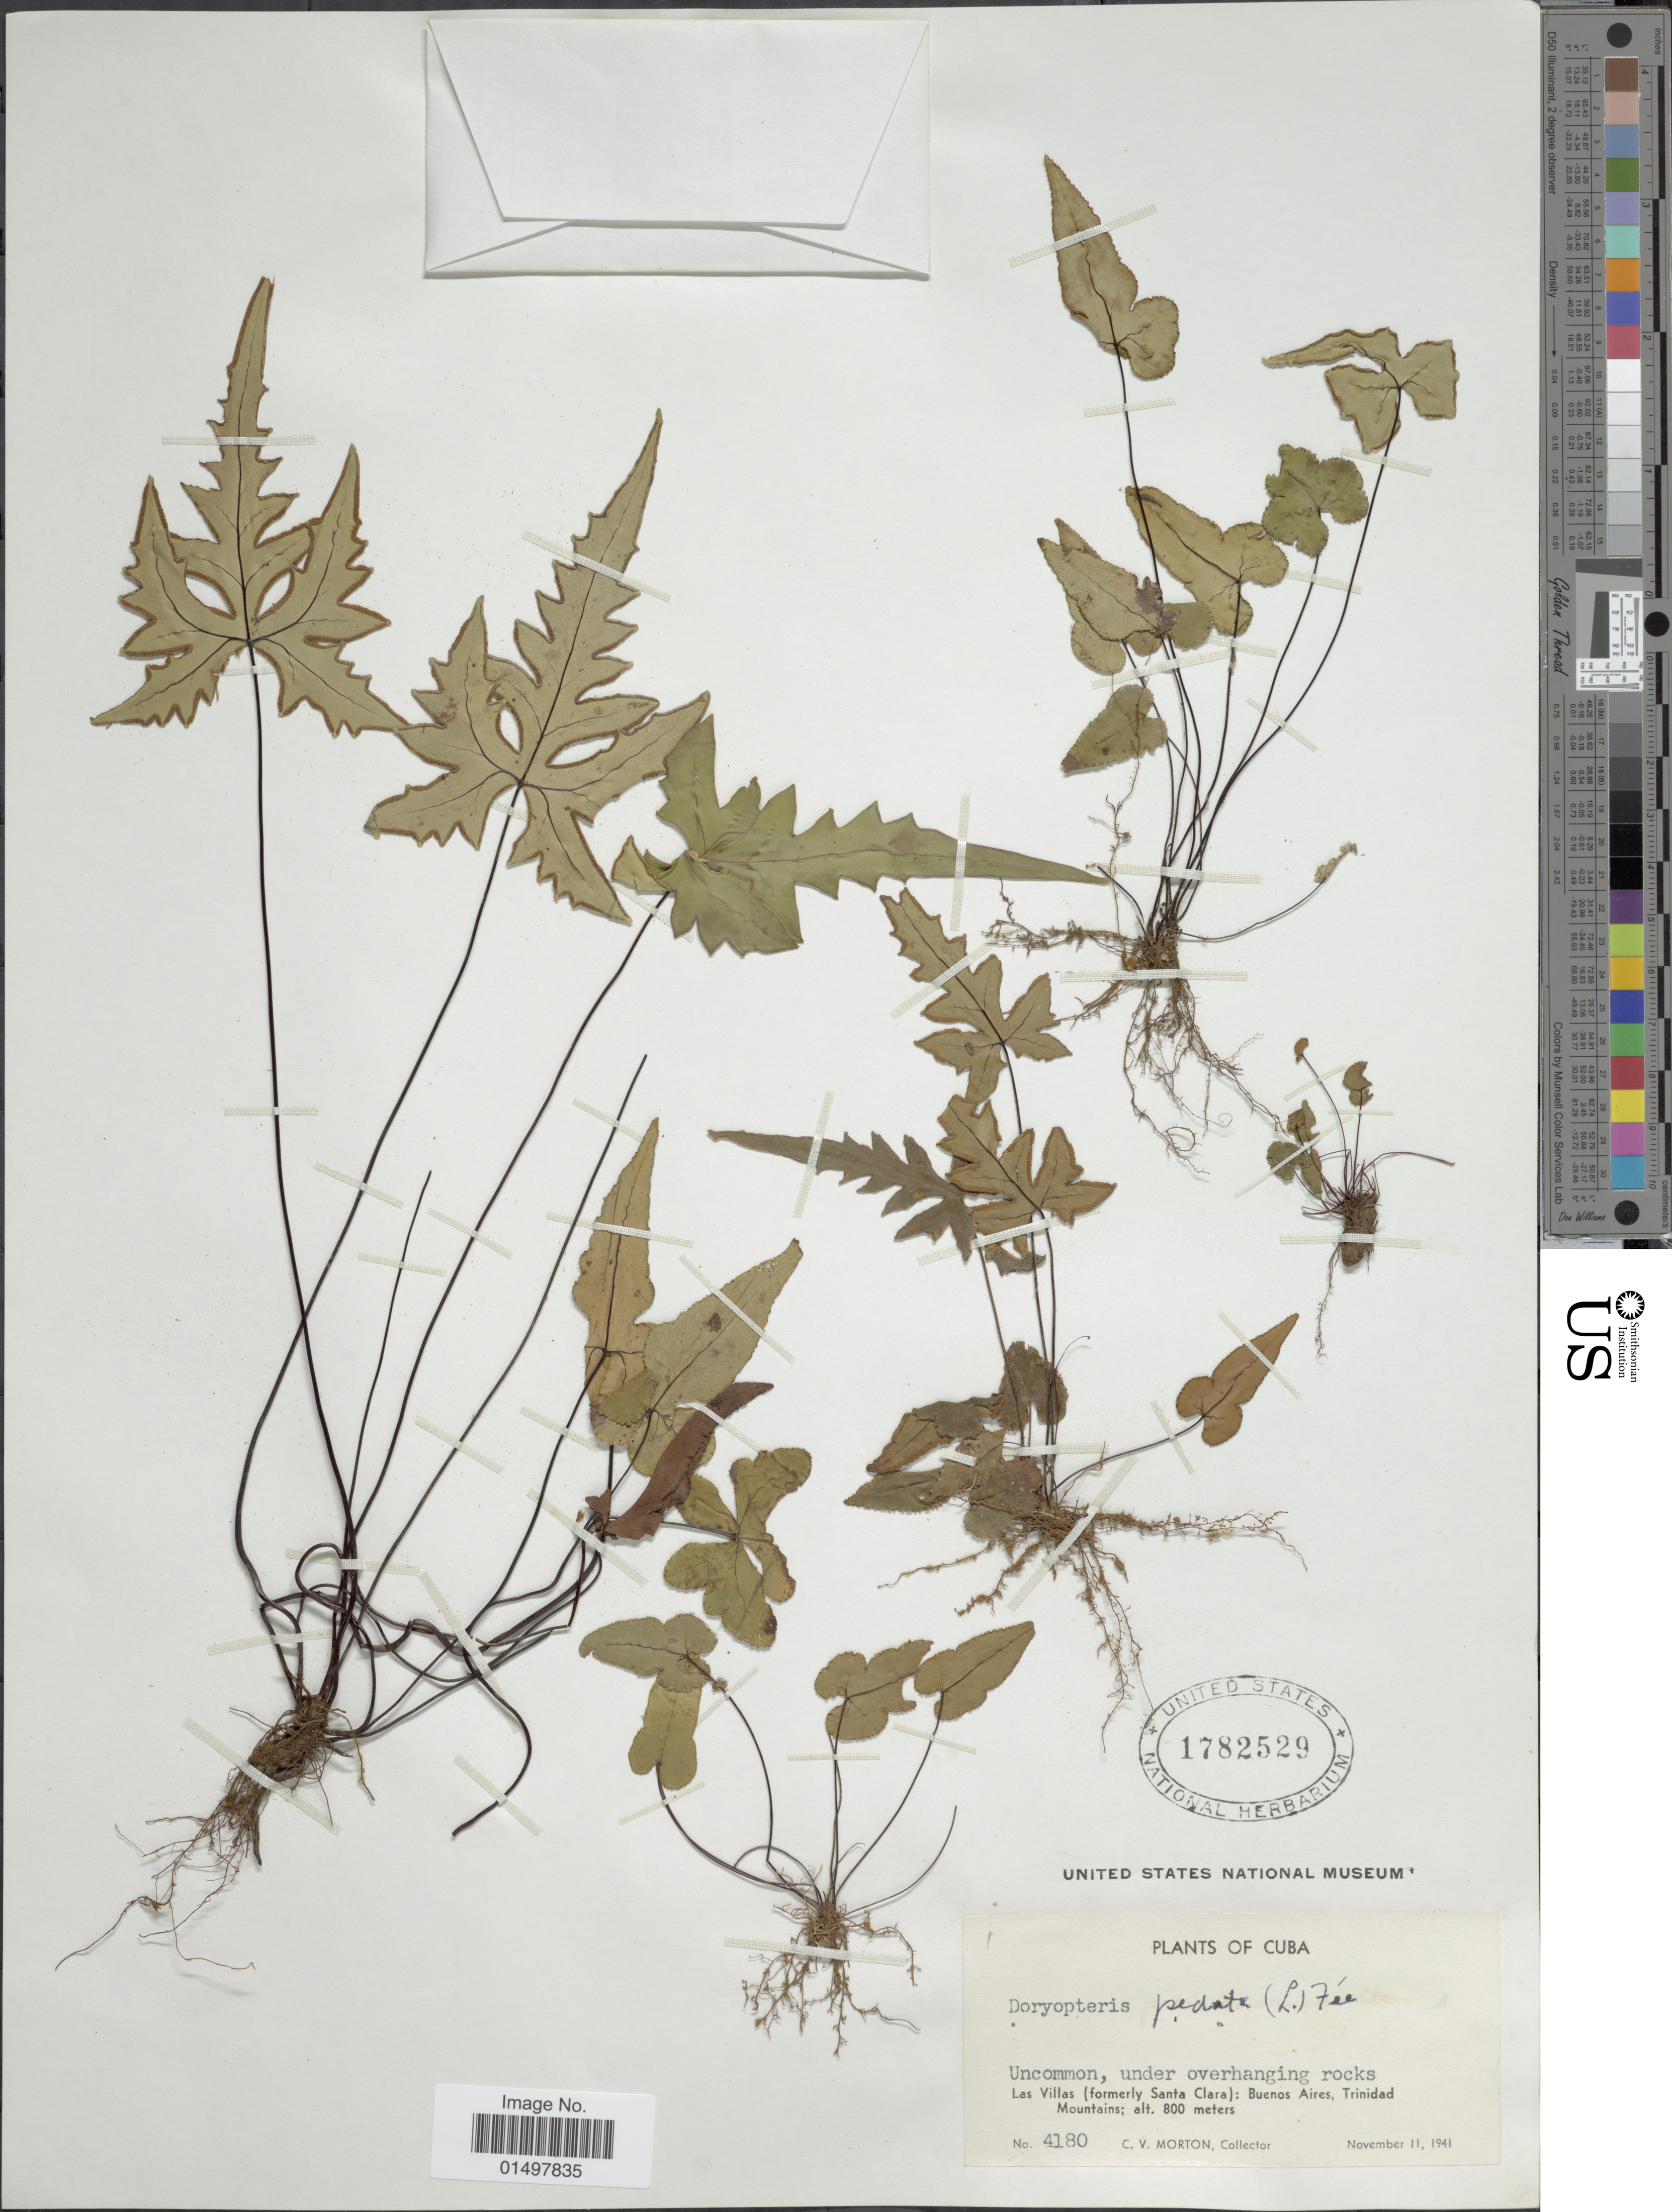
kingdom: Plantae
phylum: Tracheophyta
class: Polypodiopsida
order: Polypodiales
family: Pteridaceae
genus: Doryopteris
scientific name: Doryopteris pedata var. typica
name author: (L.) Fée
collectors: C. V. Morton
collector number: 4180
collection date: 1941-11-11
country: Cuba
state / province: Las Villas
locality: (formerly Santa Clara): Buenos Aires, Trinidad Mountains.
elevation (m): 800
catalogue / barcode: US 1782529